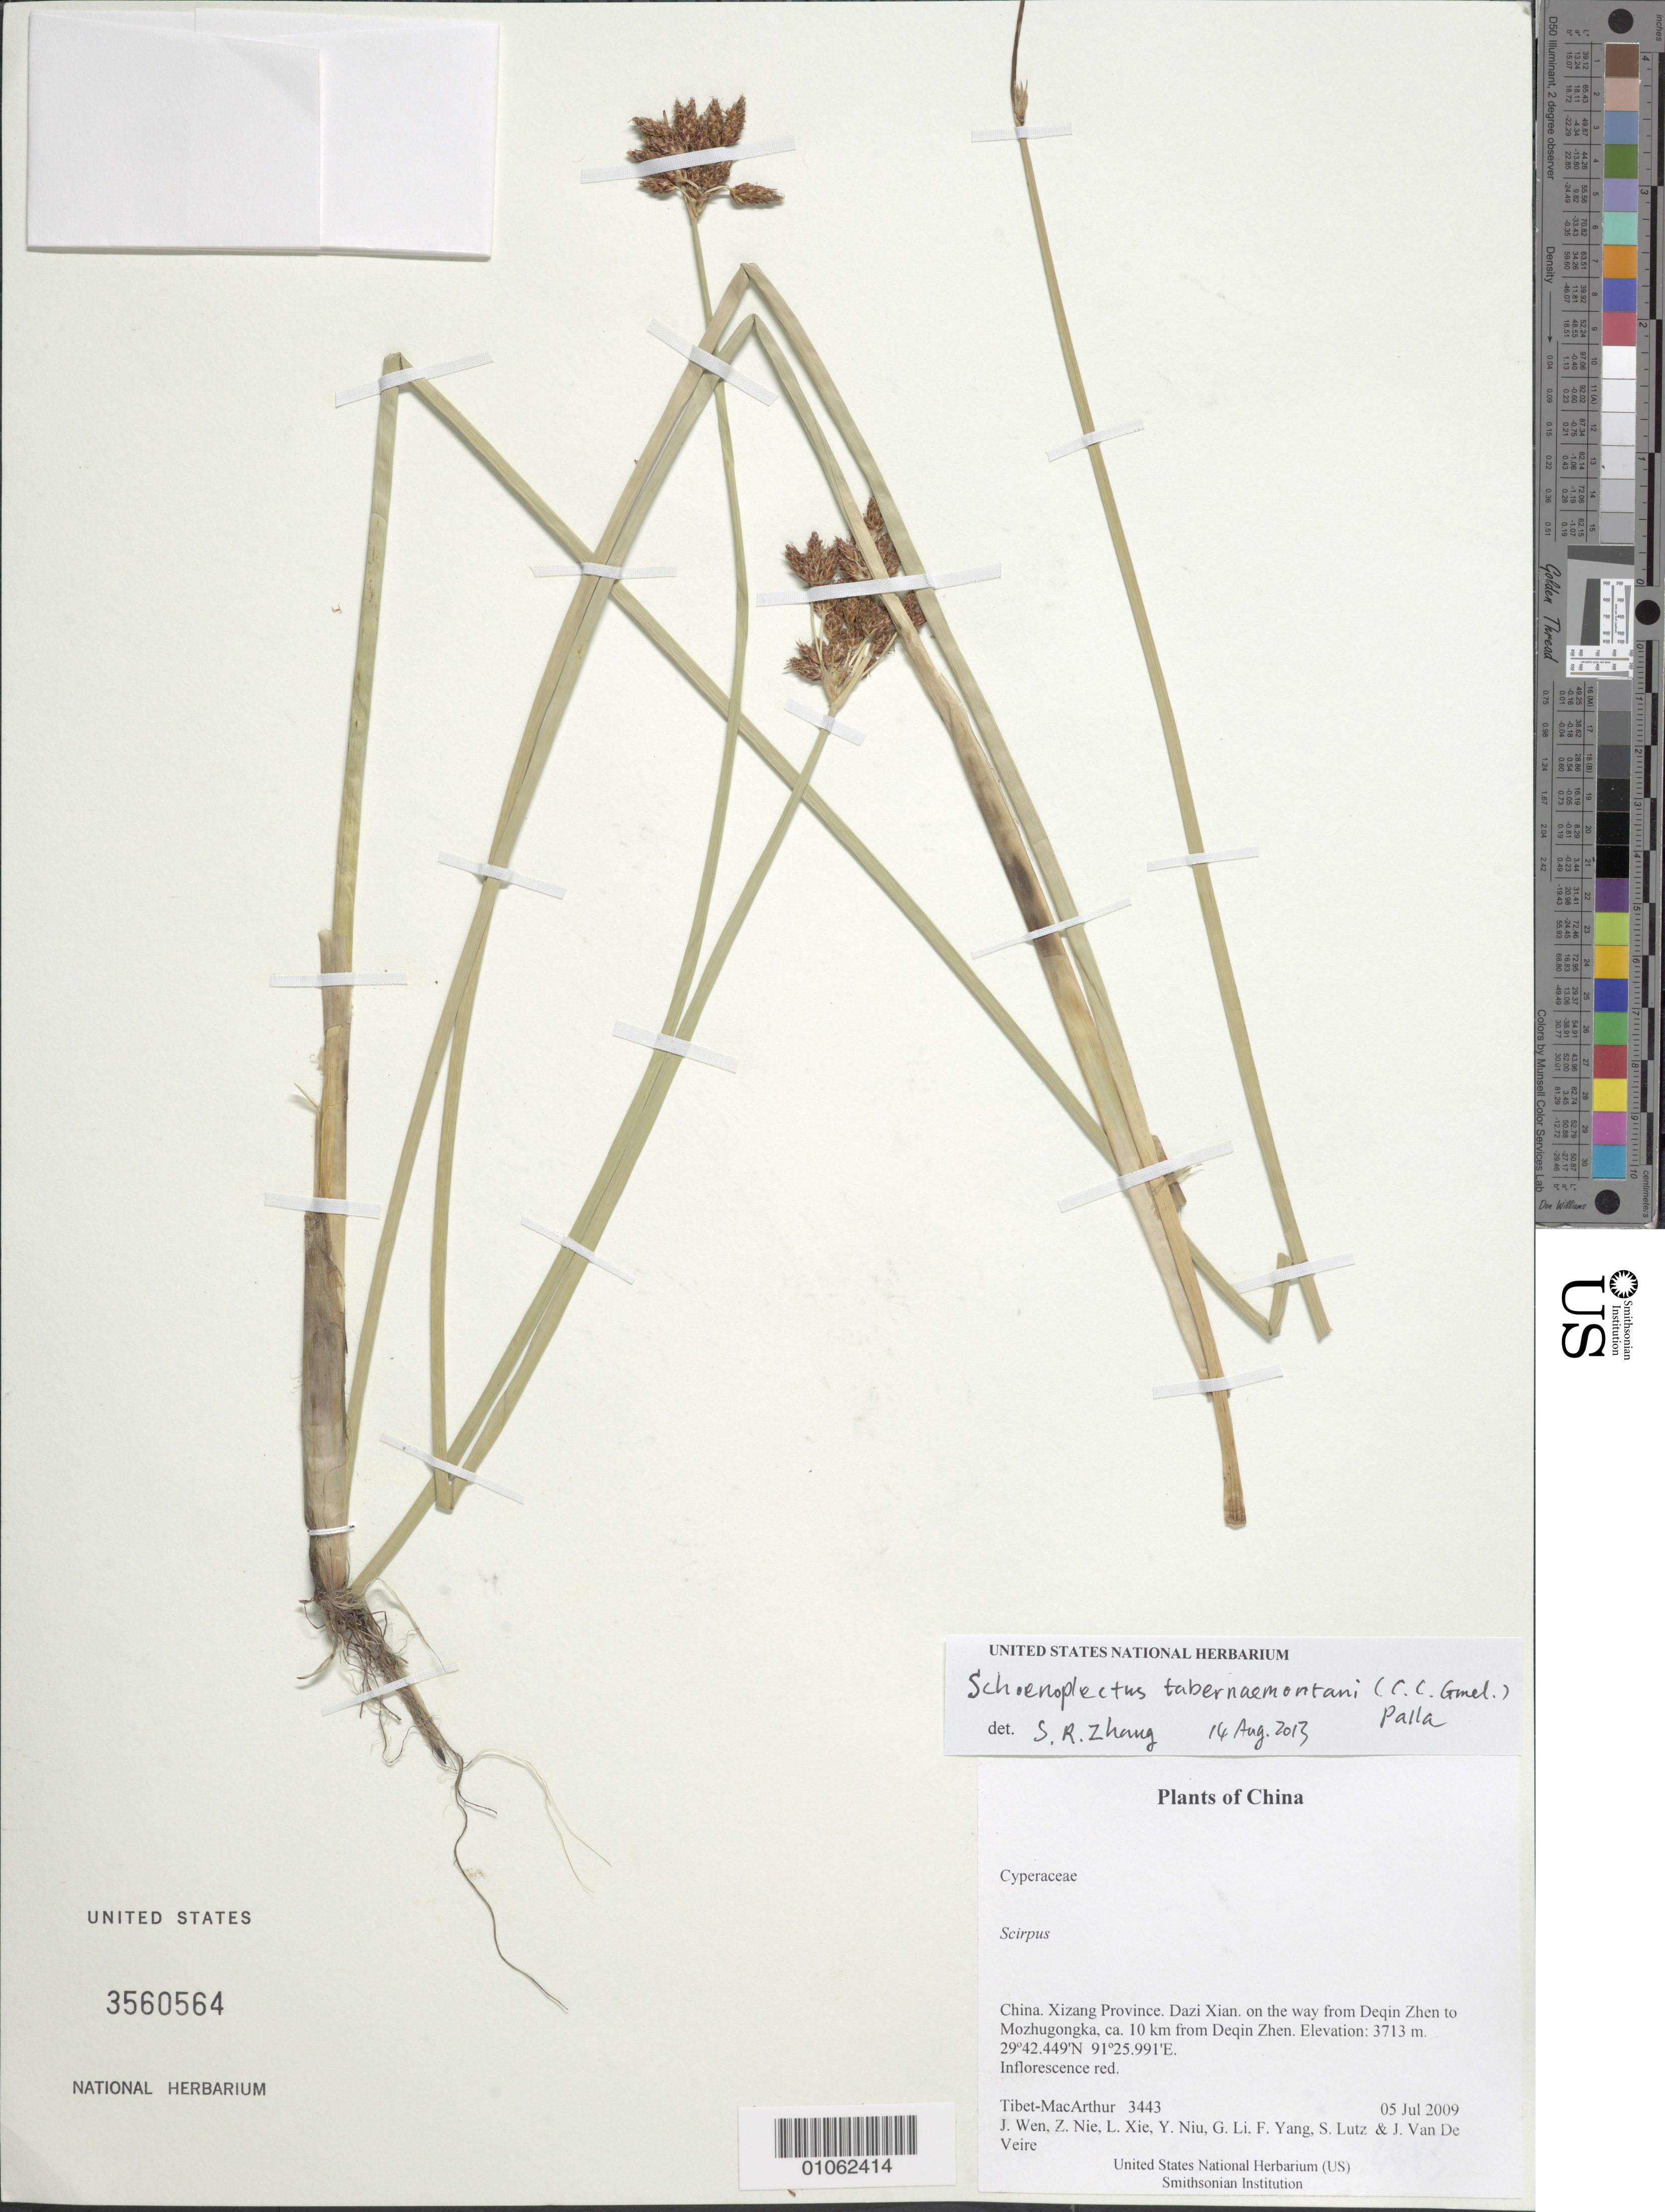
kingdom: Plantae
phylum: Tracheophyta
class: Liliopsida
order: Poales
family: Cyperaceae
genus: Schoenoplectus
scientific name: Schoenoplectus tabernaemontani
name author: (C.C. Gmel.) Palla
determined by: Zhang, S. R.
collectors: Tibet-MacArthur, J. Wen, Z. Nie, L. Xie, Y. Niu, G. Li, F. Yang, S. Lutz & J. Van De Veire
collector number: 3443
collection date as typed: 05 Jul 2009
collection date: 2009-07-05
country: China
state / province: Xizang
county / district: Dazi Xian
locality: on the way from Deqin Zhen to Mozhugongka, ca. 10 km from Deqin Zhen.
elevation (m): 3713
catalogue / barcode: US 3560564